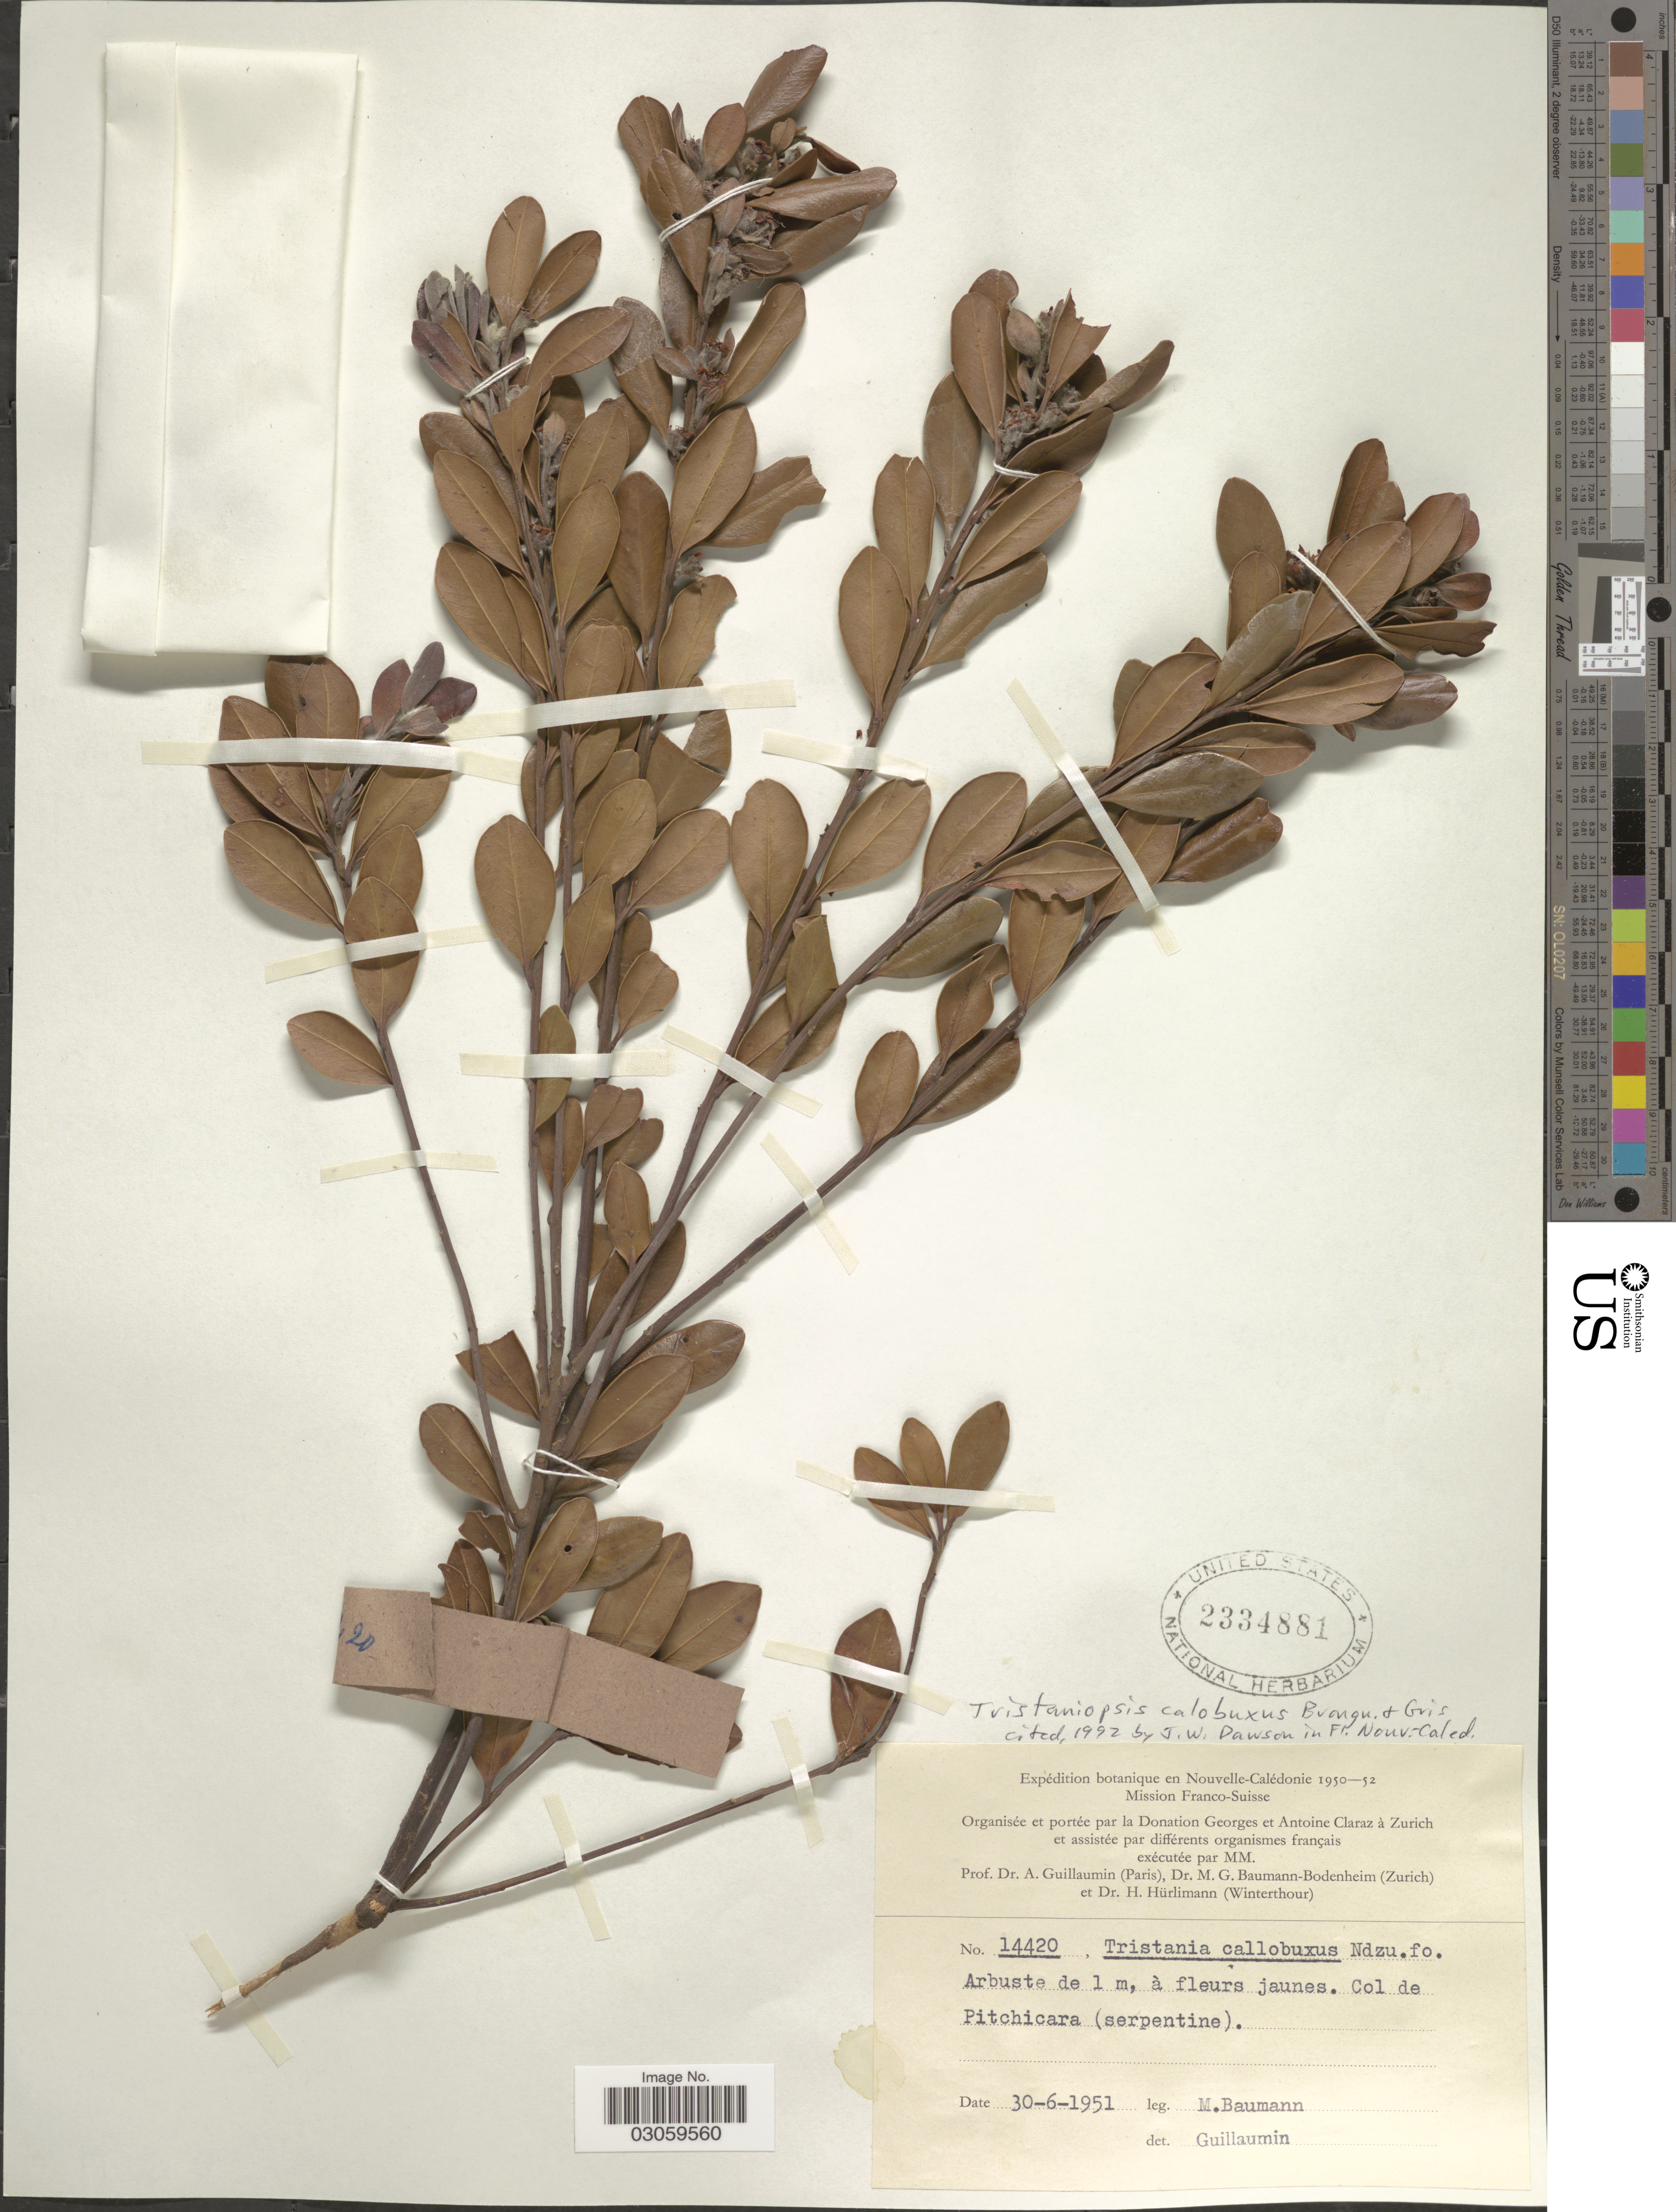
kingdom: Plantae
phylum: Tracheophyta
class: Magnoliopsida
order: Myrtales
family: Myrtaceae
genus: Tristaniopsis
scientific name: Tristaniopsis callobuxus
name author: Brongn. & Gris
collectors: M. G. Baumann-Bodenheim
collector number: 14420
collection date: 1951-06-30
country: New Caledonia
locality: Nouvelle-Calédonie. Col de Pitchicara (serpentine).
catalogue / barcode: US 2334881